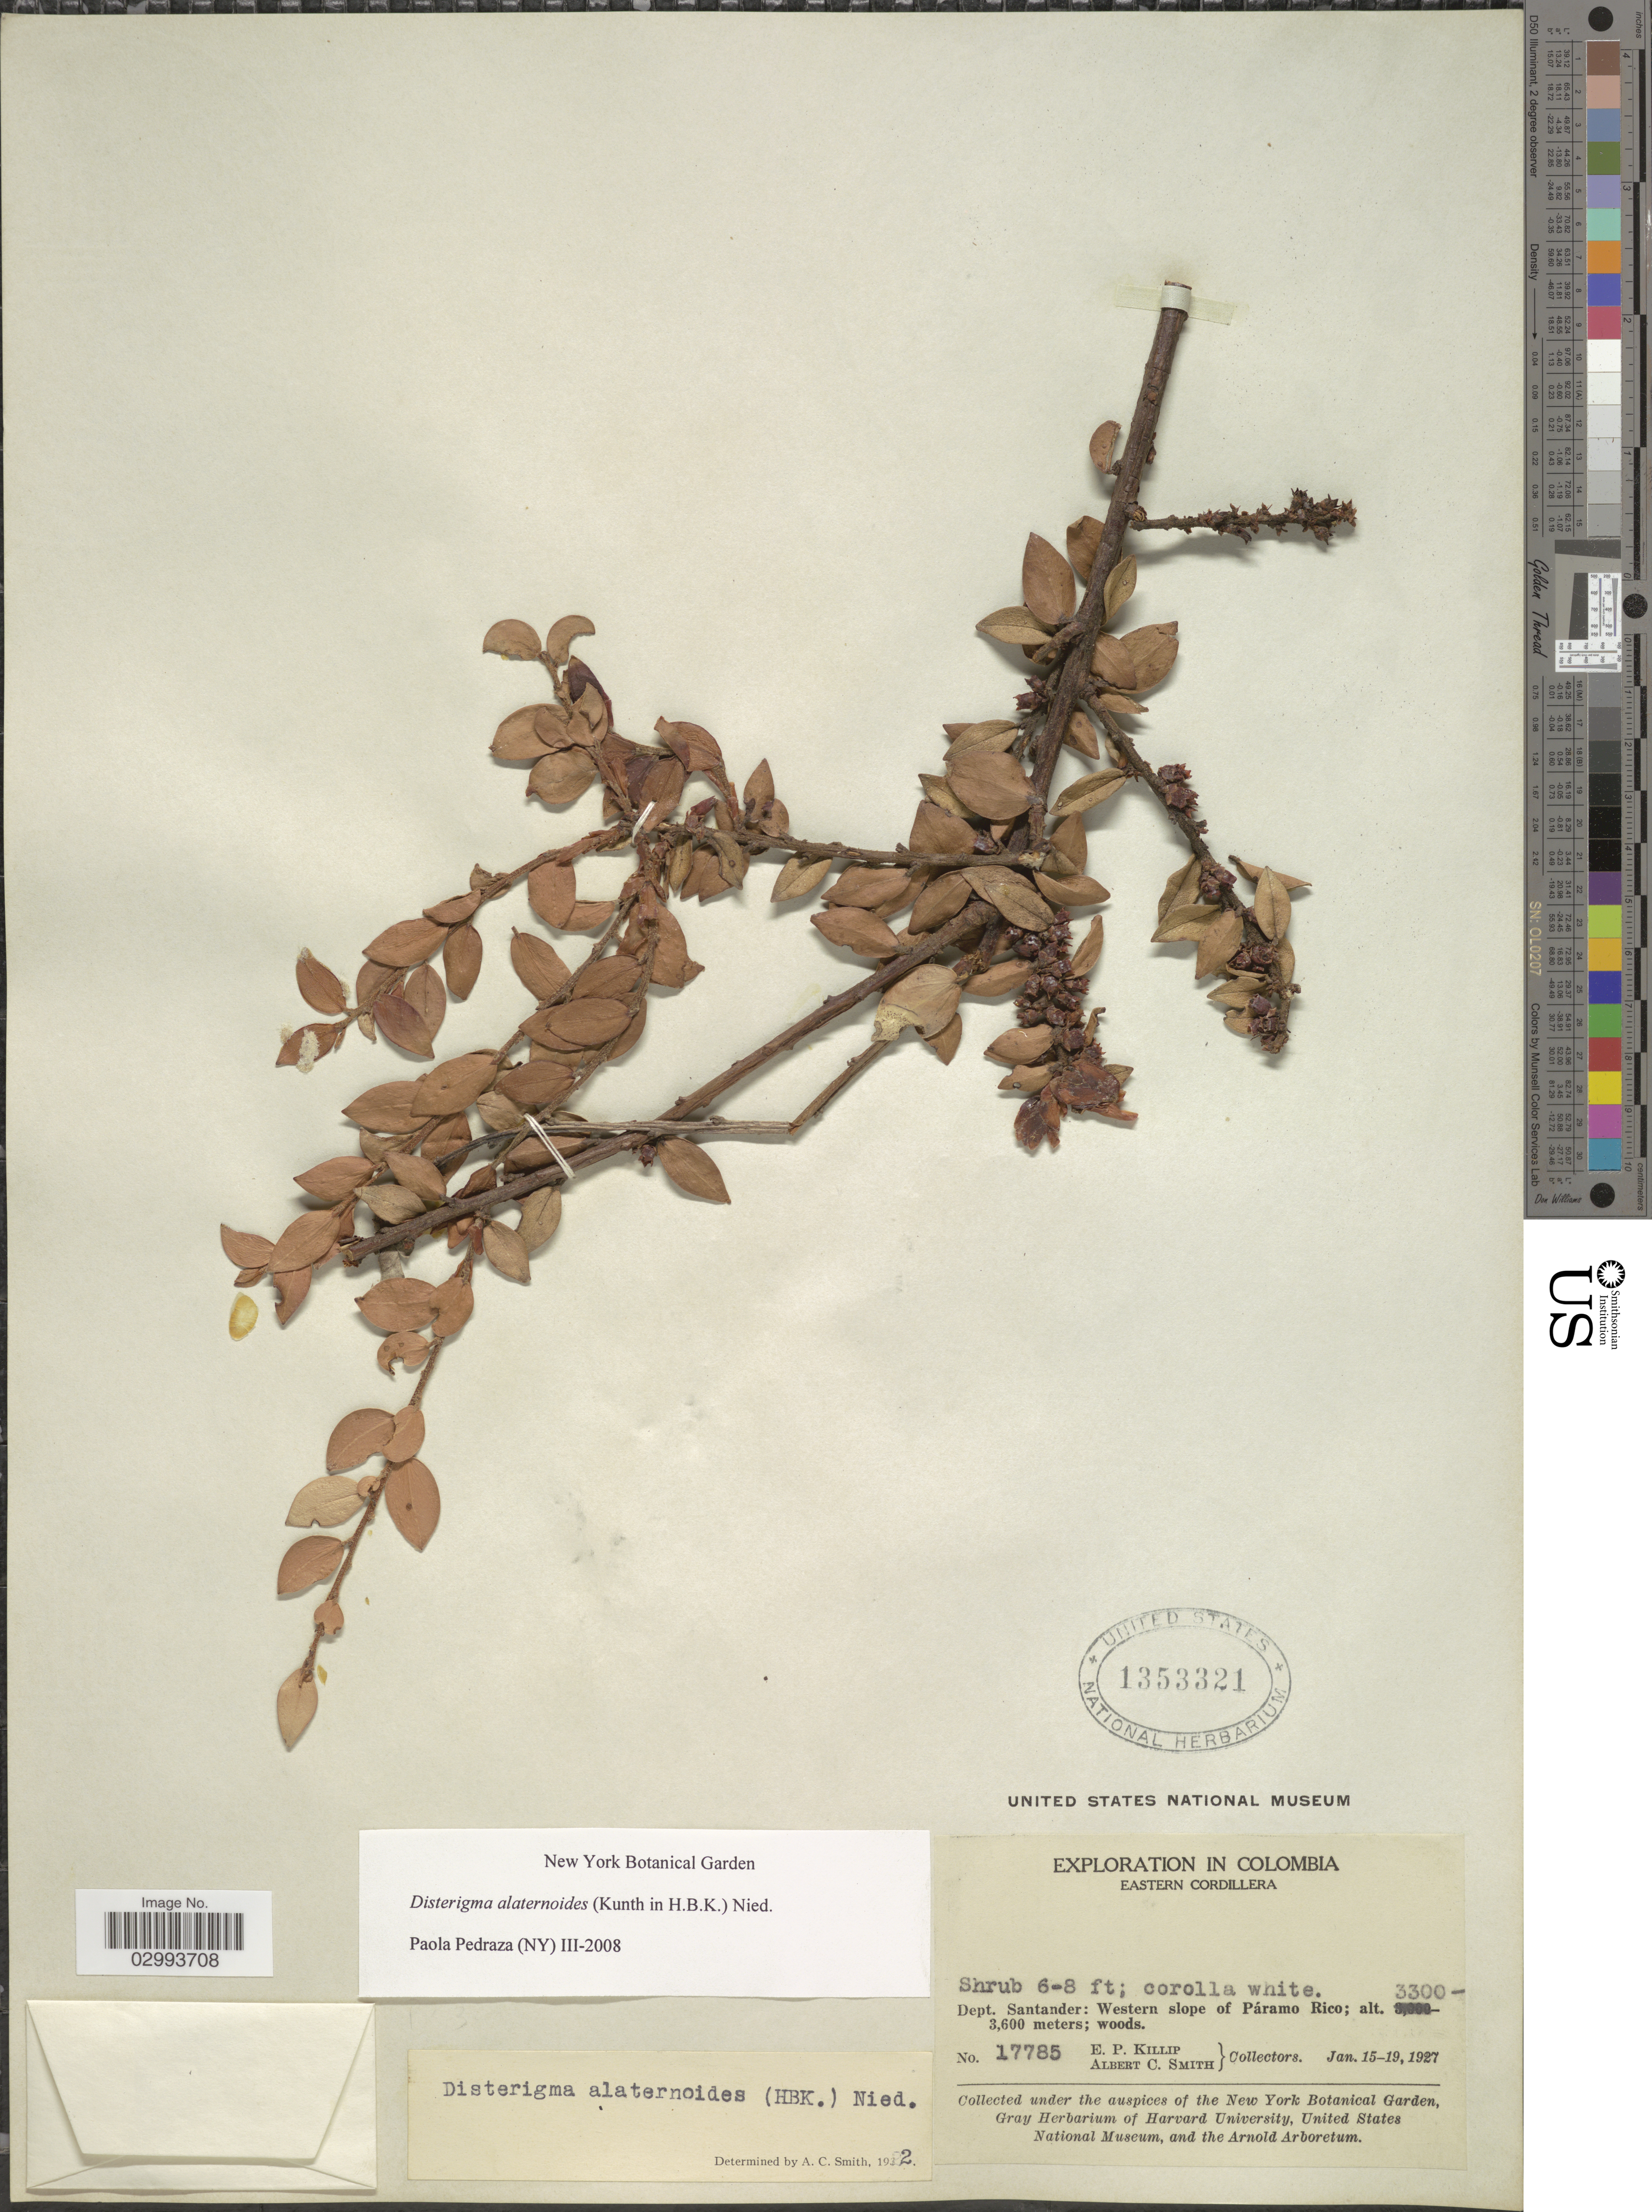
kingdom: Plantae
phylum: Tracheophyta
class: Magnoliopsida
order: Ericales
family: Ericaceae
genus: Disterigma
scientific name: Disterigma alaternoides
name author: (Kunth) Nied.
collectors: E. P. Killip & A. C. Smith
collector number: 17785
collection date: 1927-01-15/1927-01-19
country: Colombia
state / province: Santander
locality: Eastern Cordillera, Dept. Santander: Western slope of Páramo Rico.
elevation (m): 3300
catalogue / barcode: US 1353321